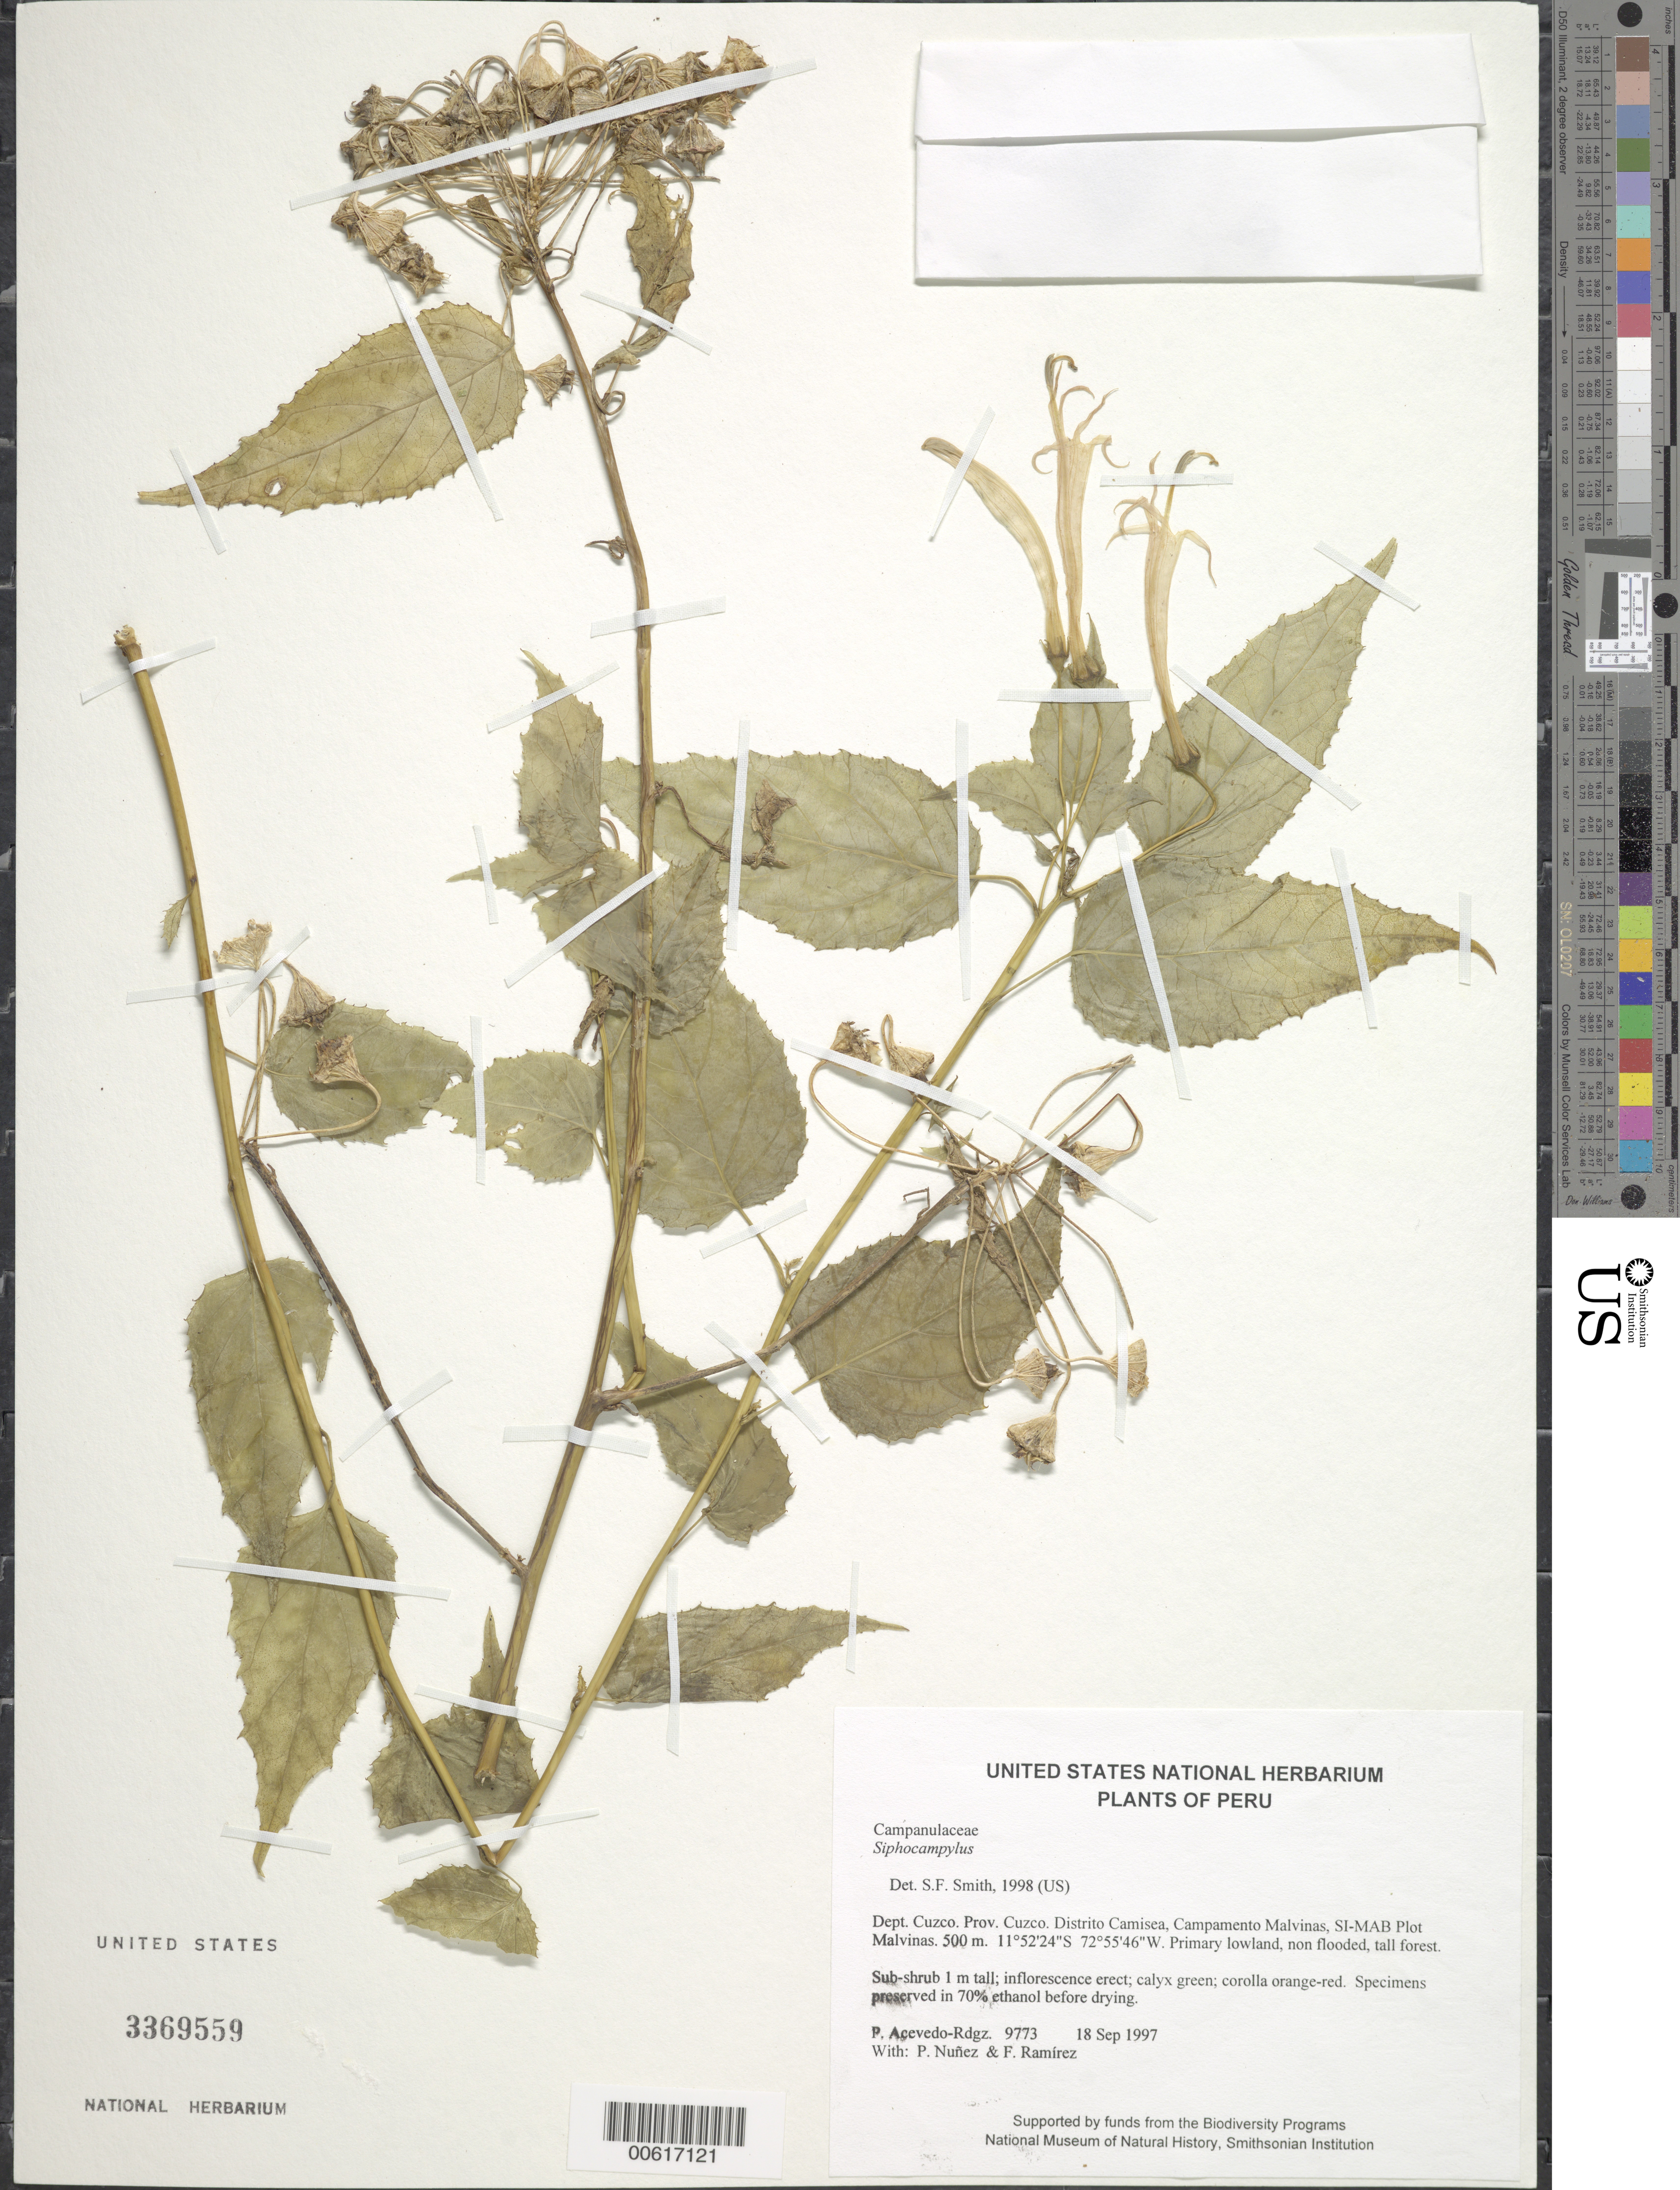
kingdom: Plantae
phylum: Tracheophyta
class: Magnoliopsida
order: Asterales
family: Campanulaceae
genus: Siphocampylus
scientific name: Siphocampylus sp.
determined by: Smith, Stephen F., (US), NMNH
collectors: P. Acevedo-Rodr., P. Nuñez V. & F. Ramirez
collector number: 9773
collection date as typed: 18 Sep 1997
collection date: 1997-09-18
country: Peru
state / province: Cusco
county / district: Cusco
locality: Distrito Camisea, Campamento Malvinas, SI-MAB Plot Malvinas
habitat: Primary lowland, non flooded, tall forest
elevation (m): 500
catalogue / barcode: US 3369559